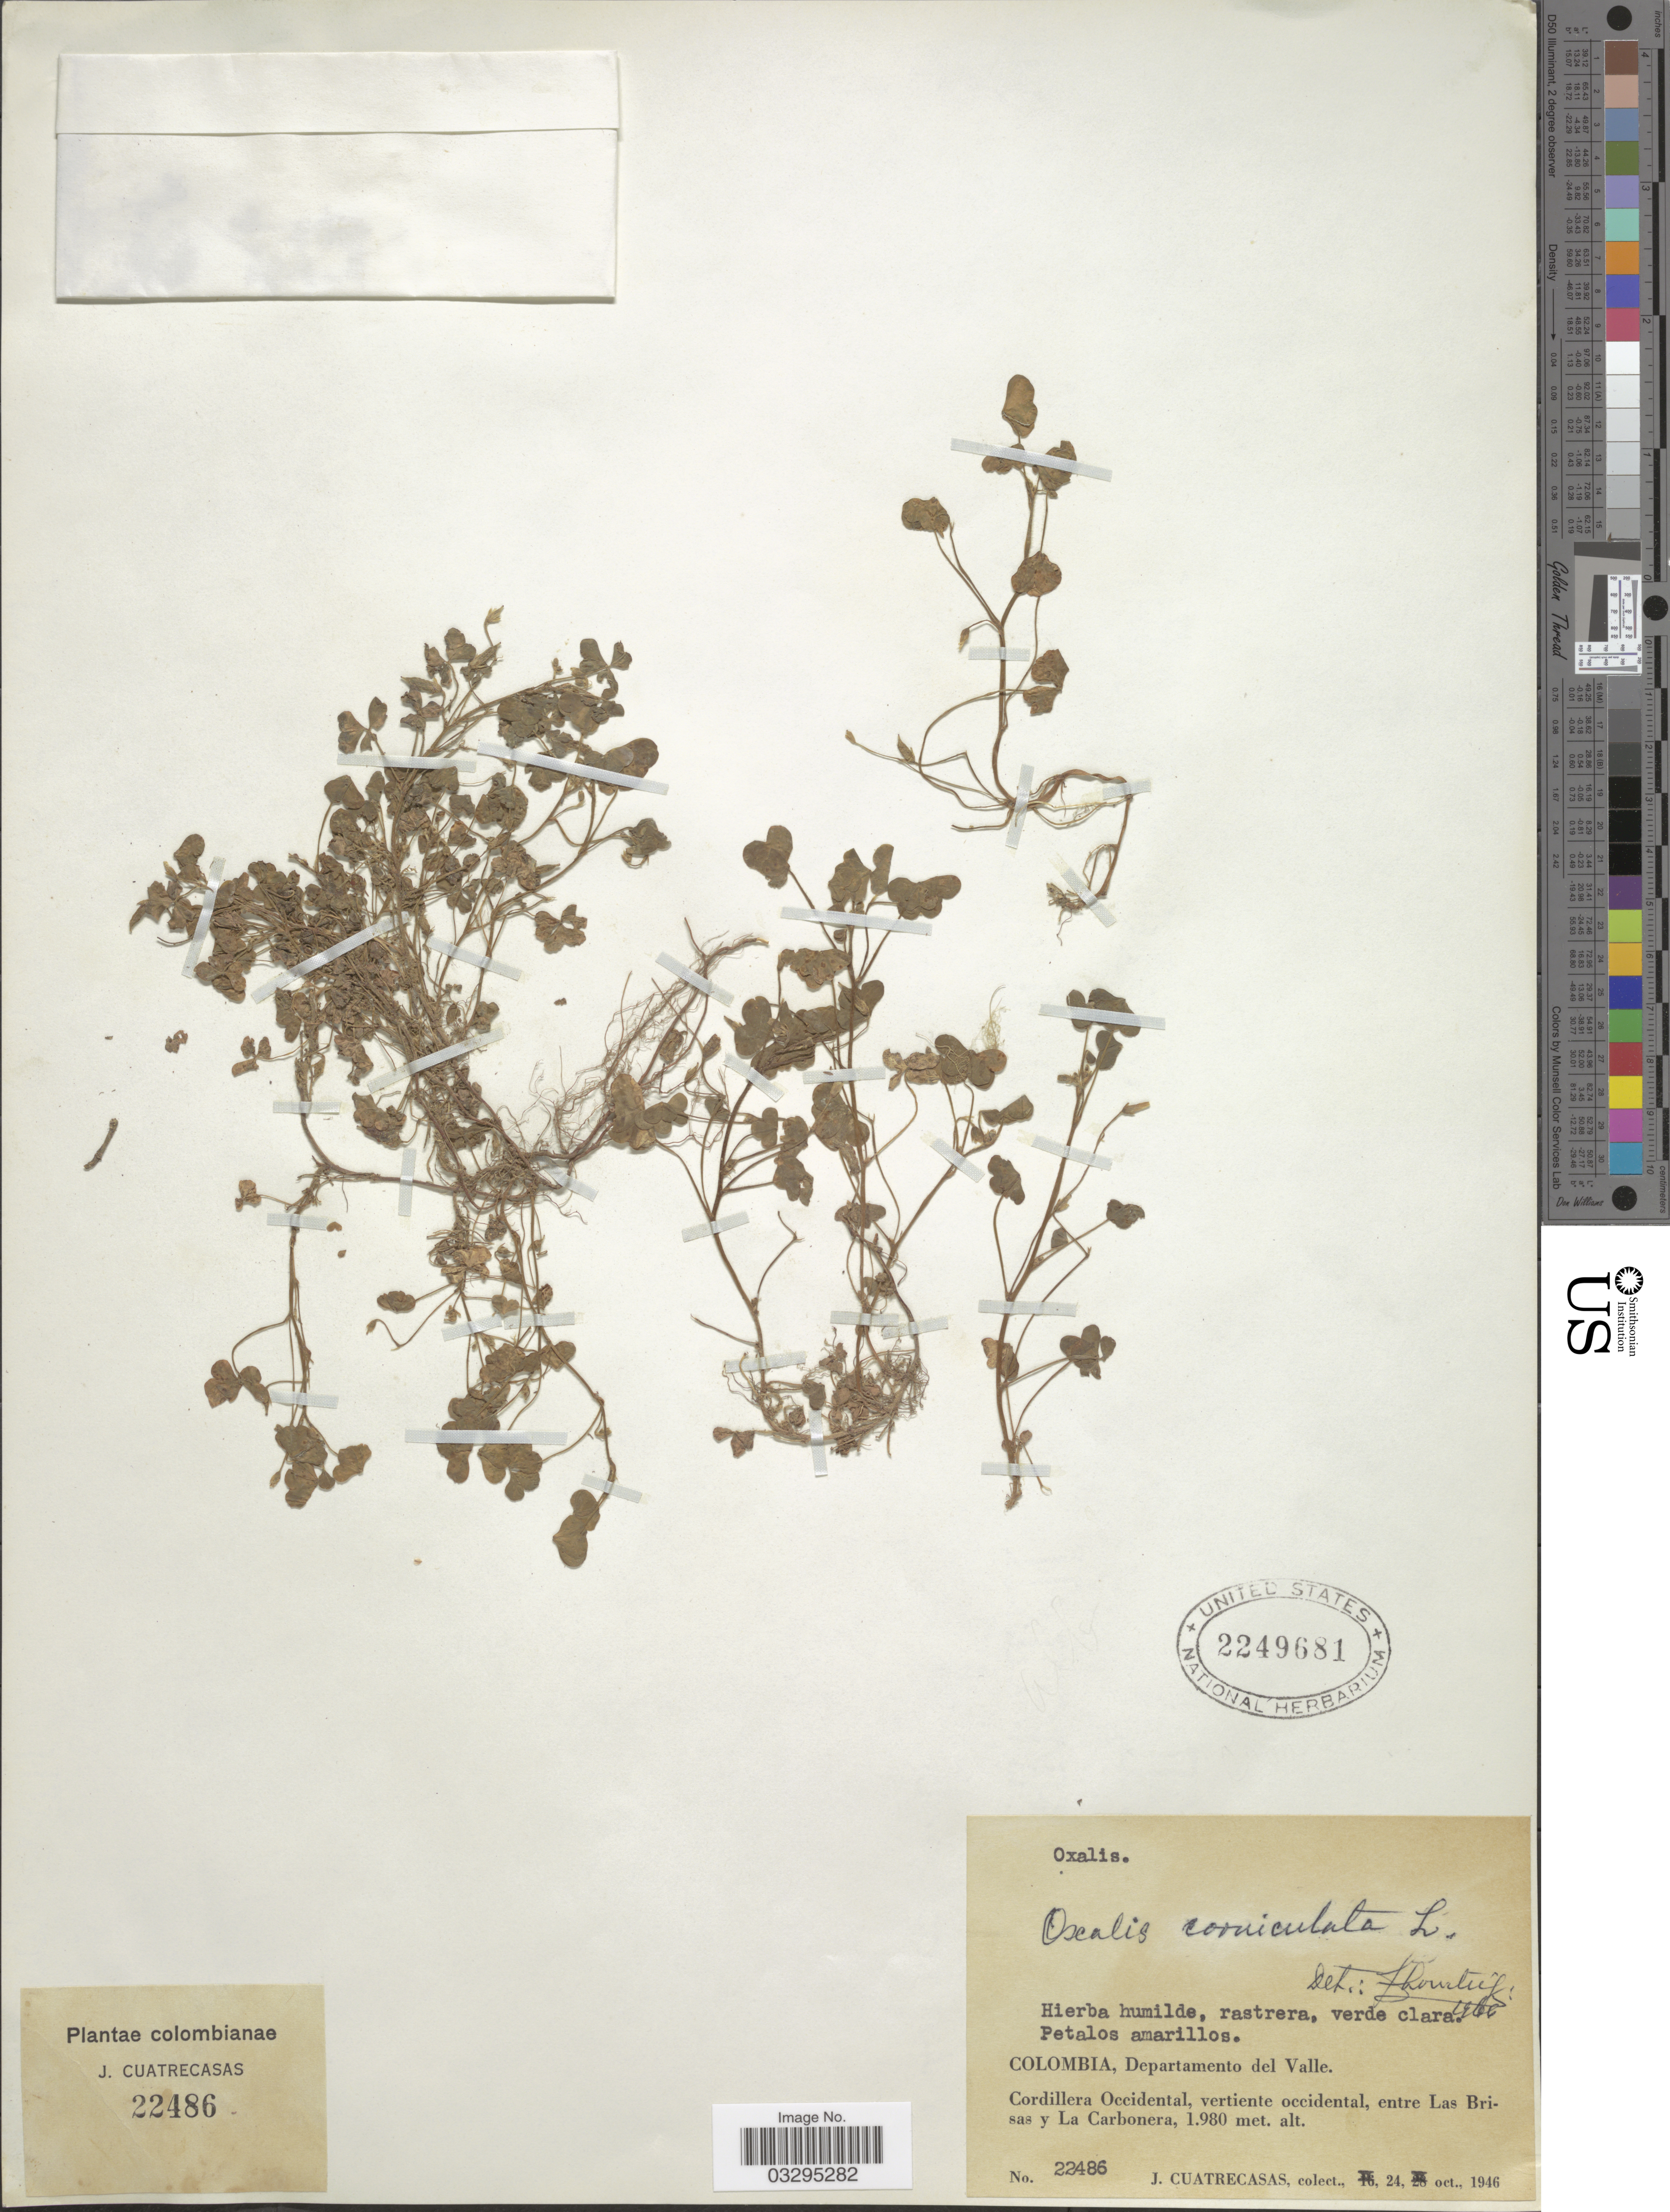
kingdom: Plantae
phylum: Tracheophyta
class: Magnoliopsida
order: Oxalidales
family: Oxalidaceae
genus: Oxalis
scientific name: Oxalis corniculata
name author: L.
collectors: J. Cuatrecasas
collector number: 22486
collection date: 1946-10-24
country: Colombia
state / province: Valle del Cauca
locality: Departamento del Valle. Cordillera Occidental, vertiente occidental, entre Las Brisas y La Carbonera.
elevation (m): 1980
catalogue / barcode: US 2249681